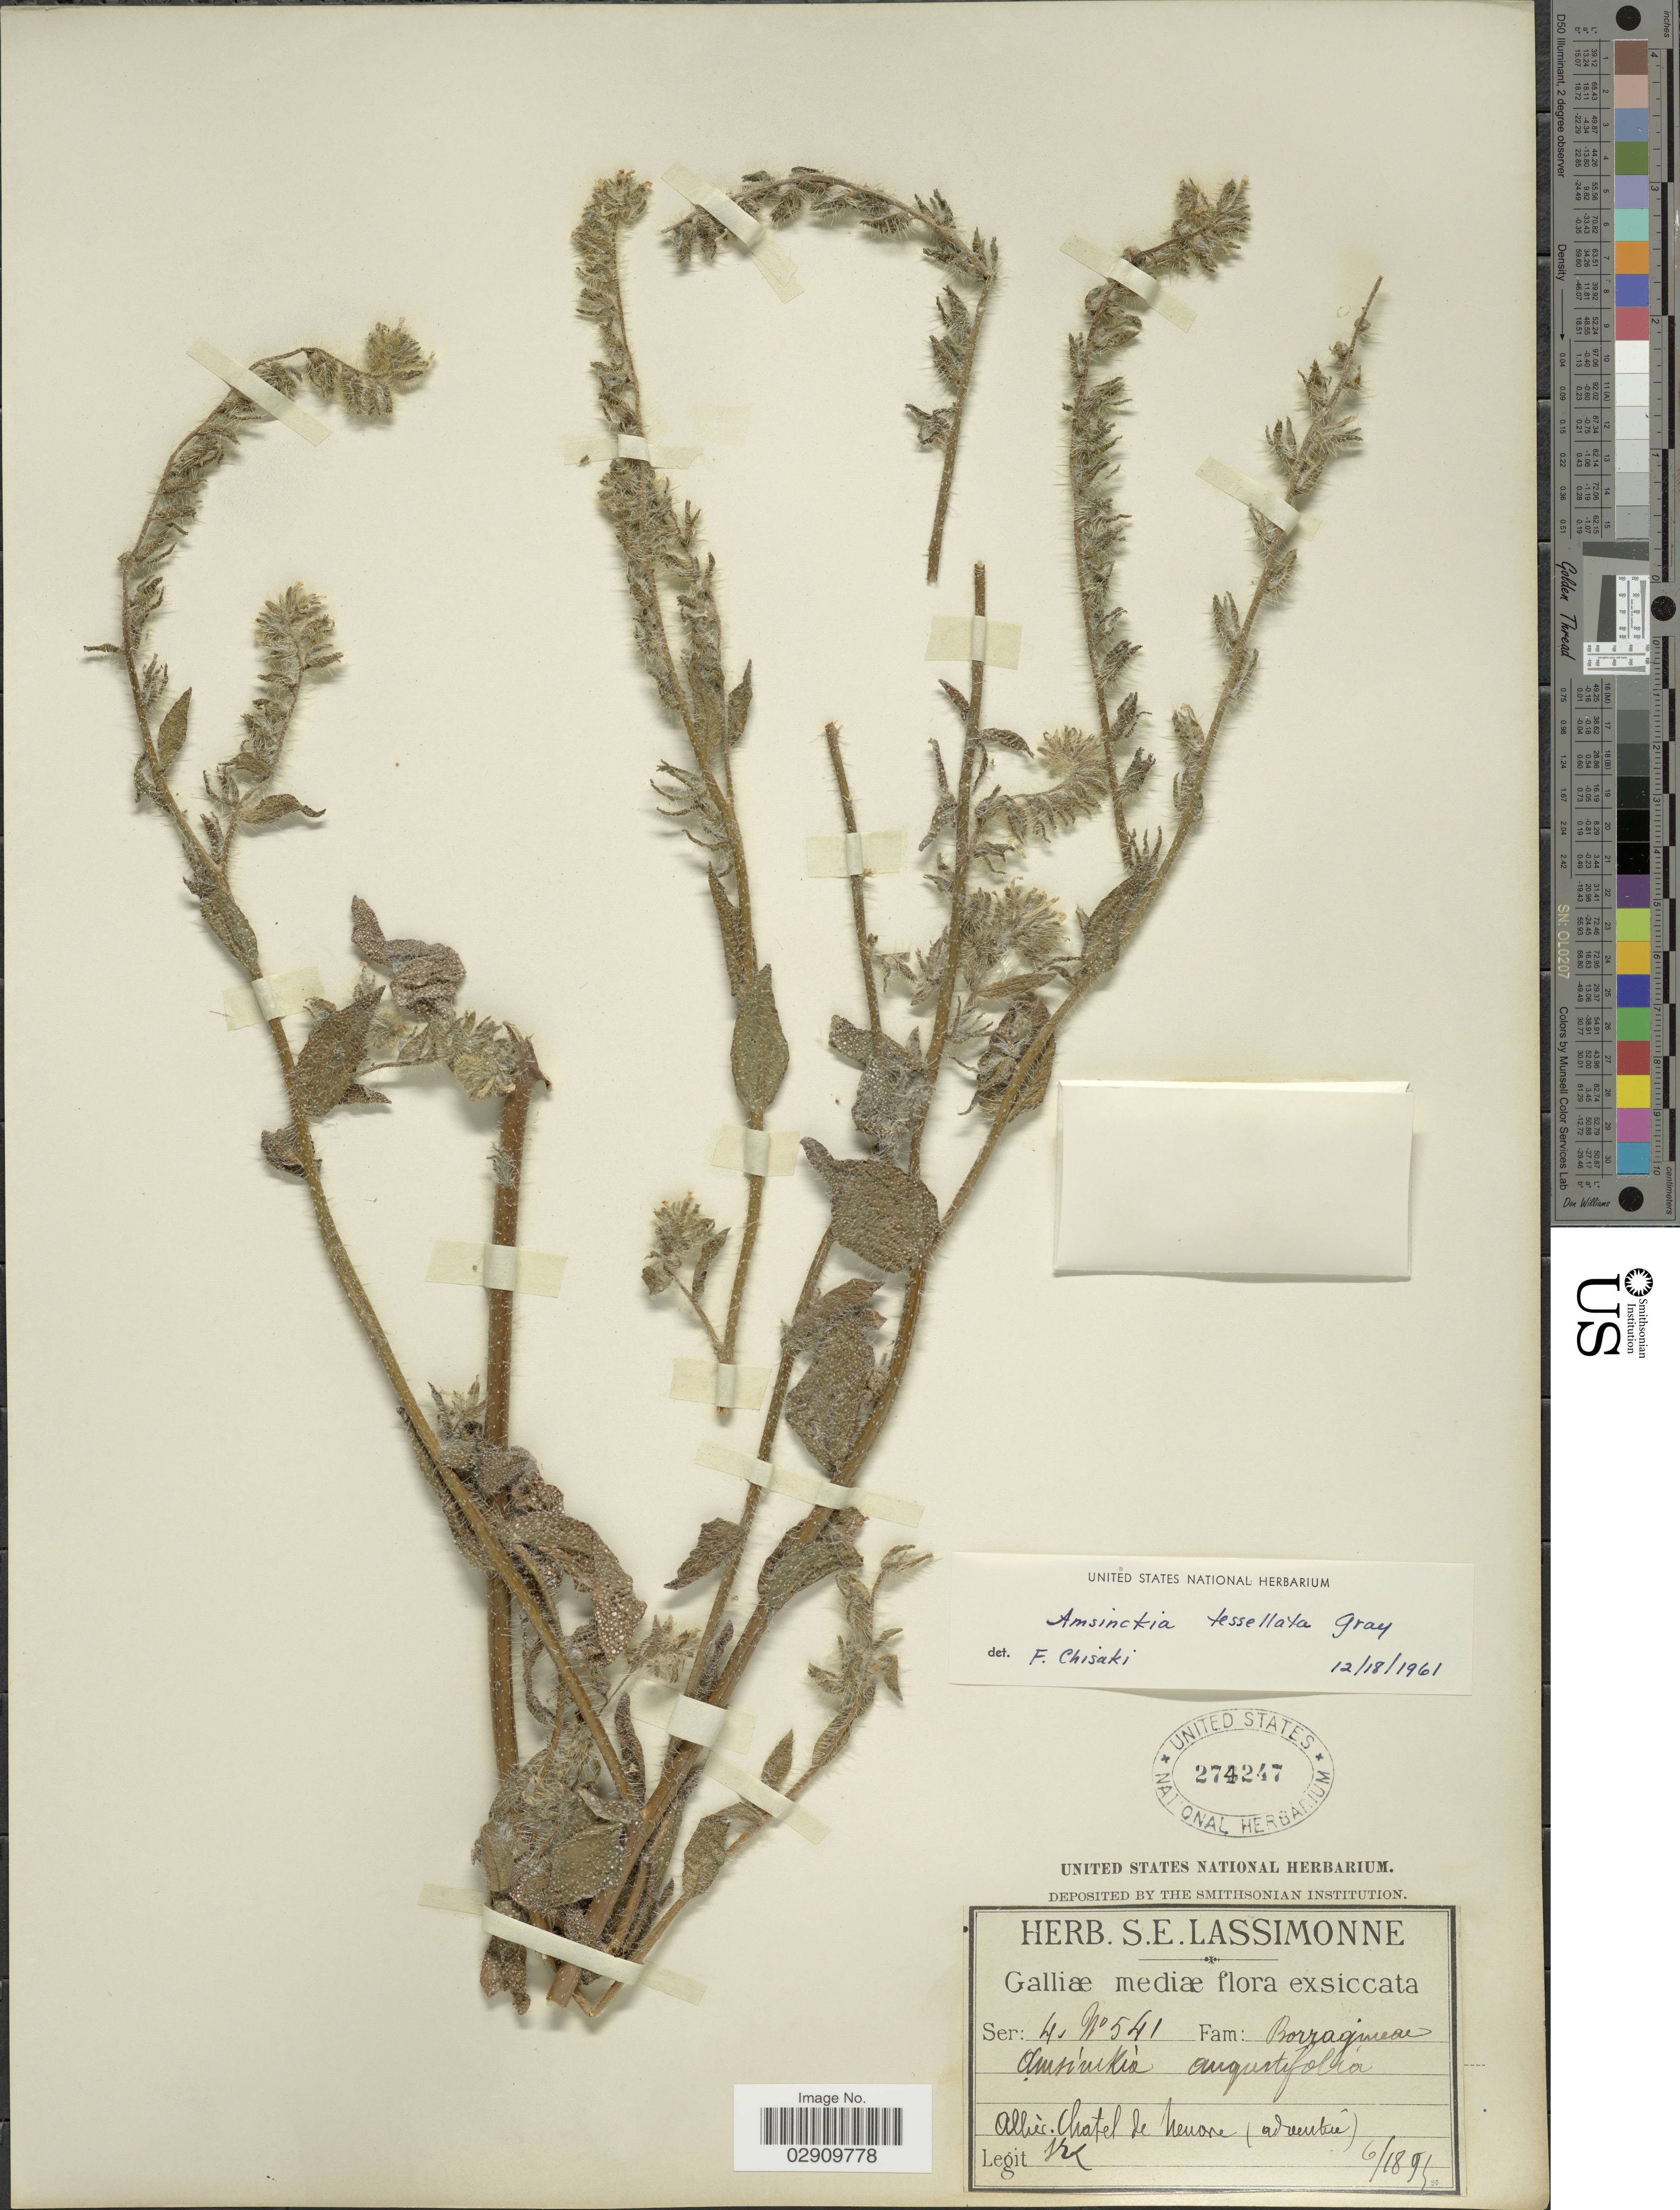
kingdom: Plantae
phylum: Tracheophyta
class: Magnoliopsida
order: Boraginales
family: Boraginaceae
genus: Amsinckia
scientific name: Amsinckia tessellata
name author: A. Gray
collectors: S. Lassimonne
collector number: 541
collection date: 1895-06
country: France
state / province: Auvergne-Rhône-Alpes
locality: Allier, Chatel de Neuvre (adventue) [non-native]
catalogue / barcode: US 274247